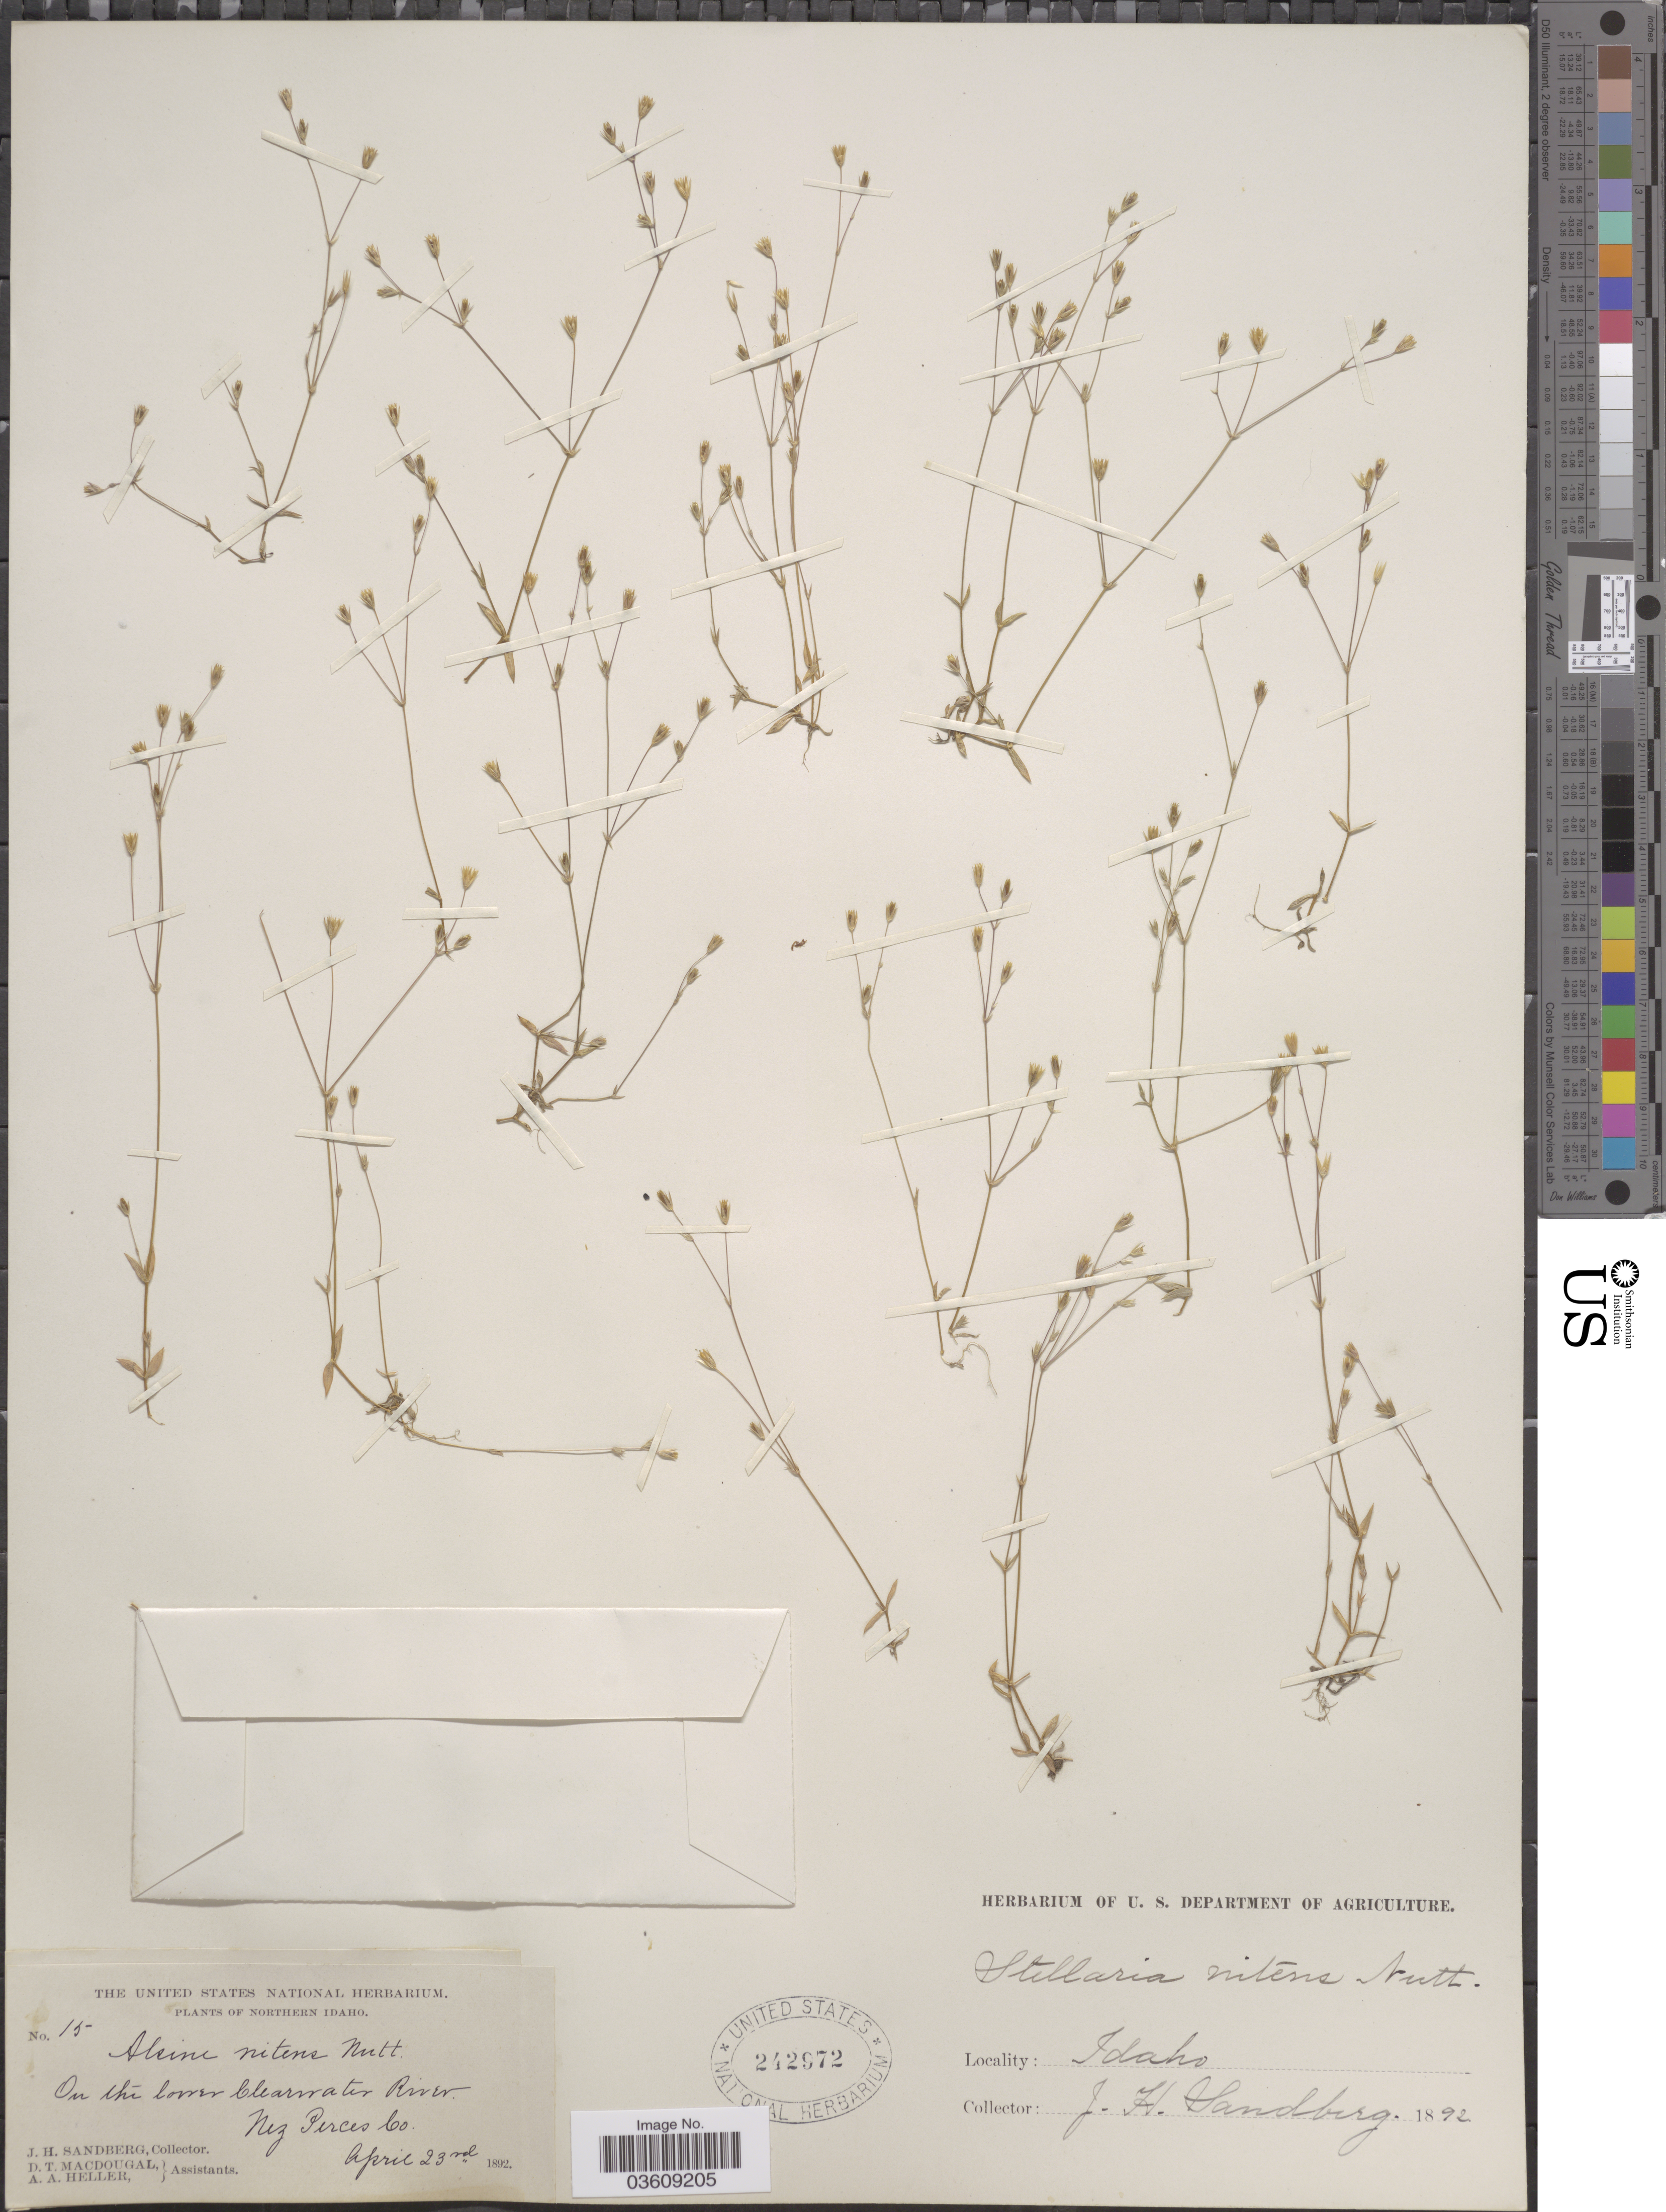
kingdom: Plantae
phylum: Tracheophyta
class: Magnoliopsida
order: Caryophyllales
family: Caryophyllaceae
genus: Stellaria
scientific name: Stellaria nitens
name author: Nutt.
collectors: J. H. Sandberg, D. T. MacDougal & A. A. Heller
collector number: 15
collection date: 1892-04-23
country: United States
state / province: Idaho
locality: Northern Idaho. On the lower Clearwater River, Nez Perces Co.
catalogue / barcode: US 242972